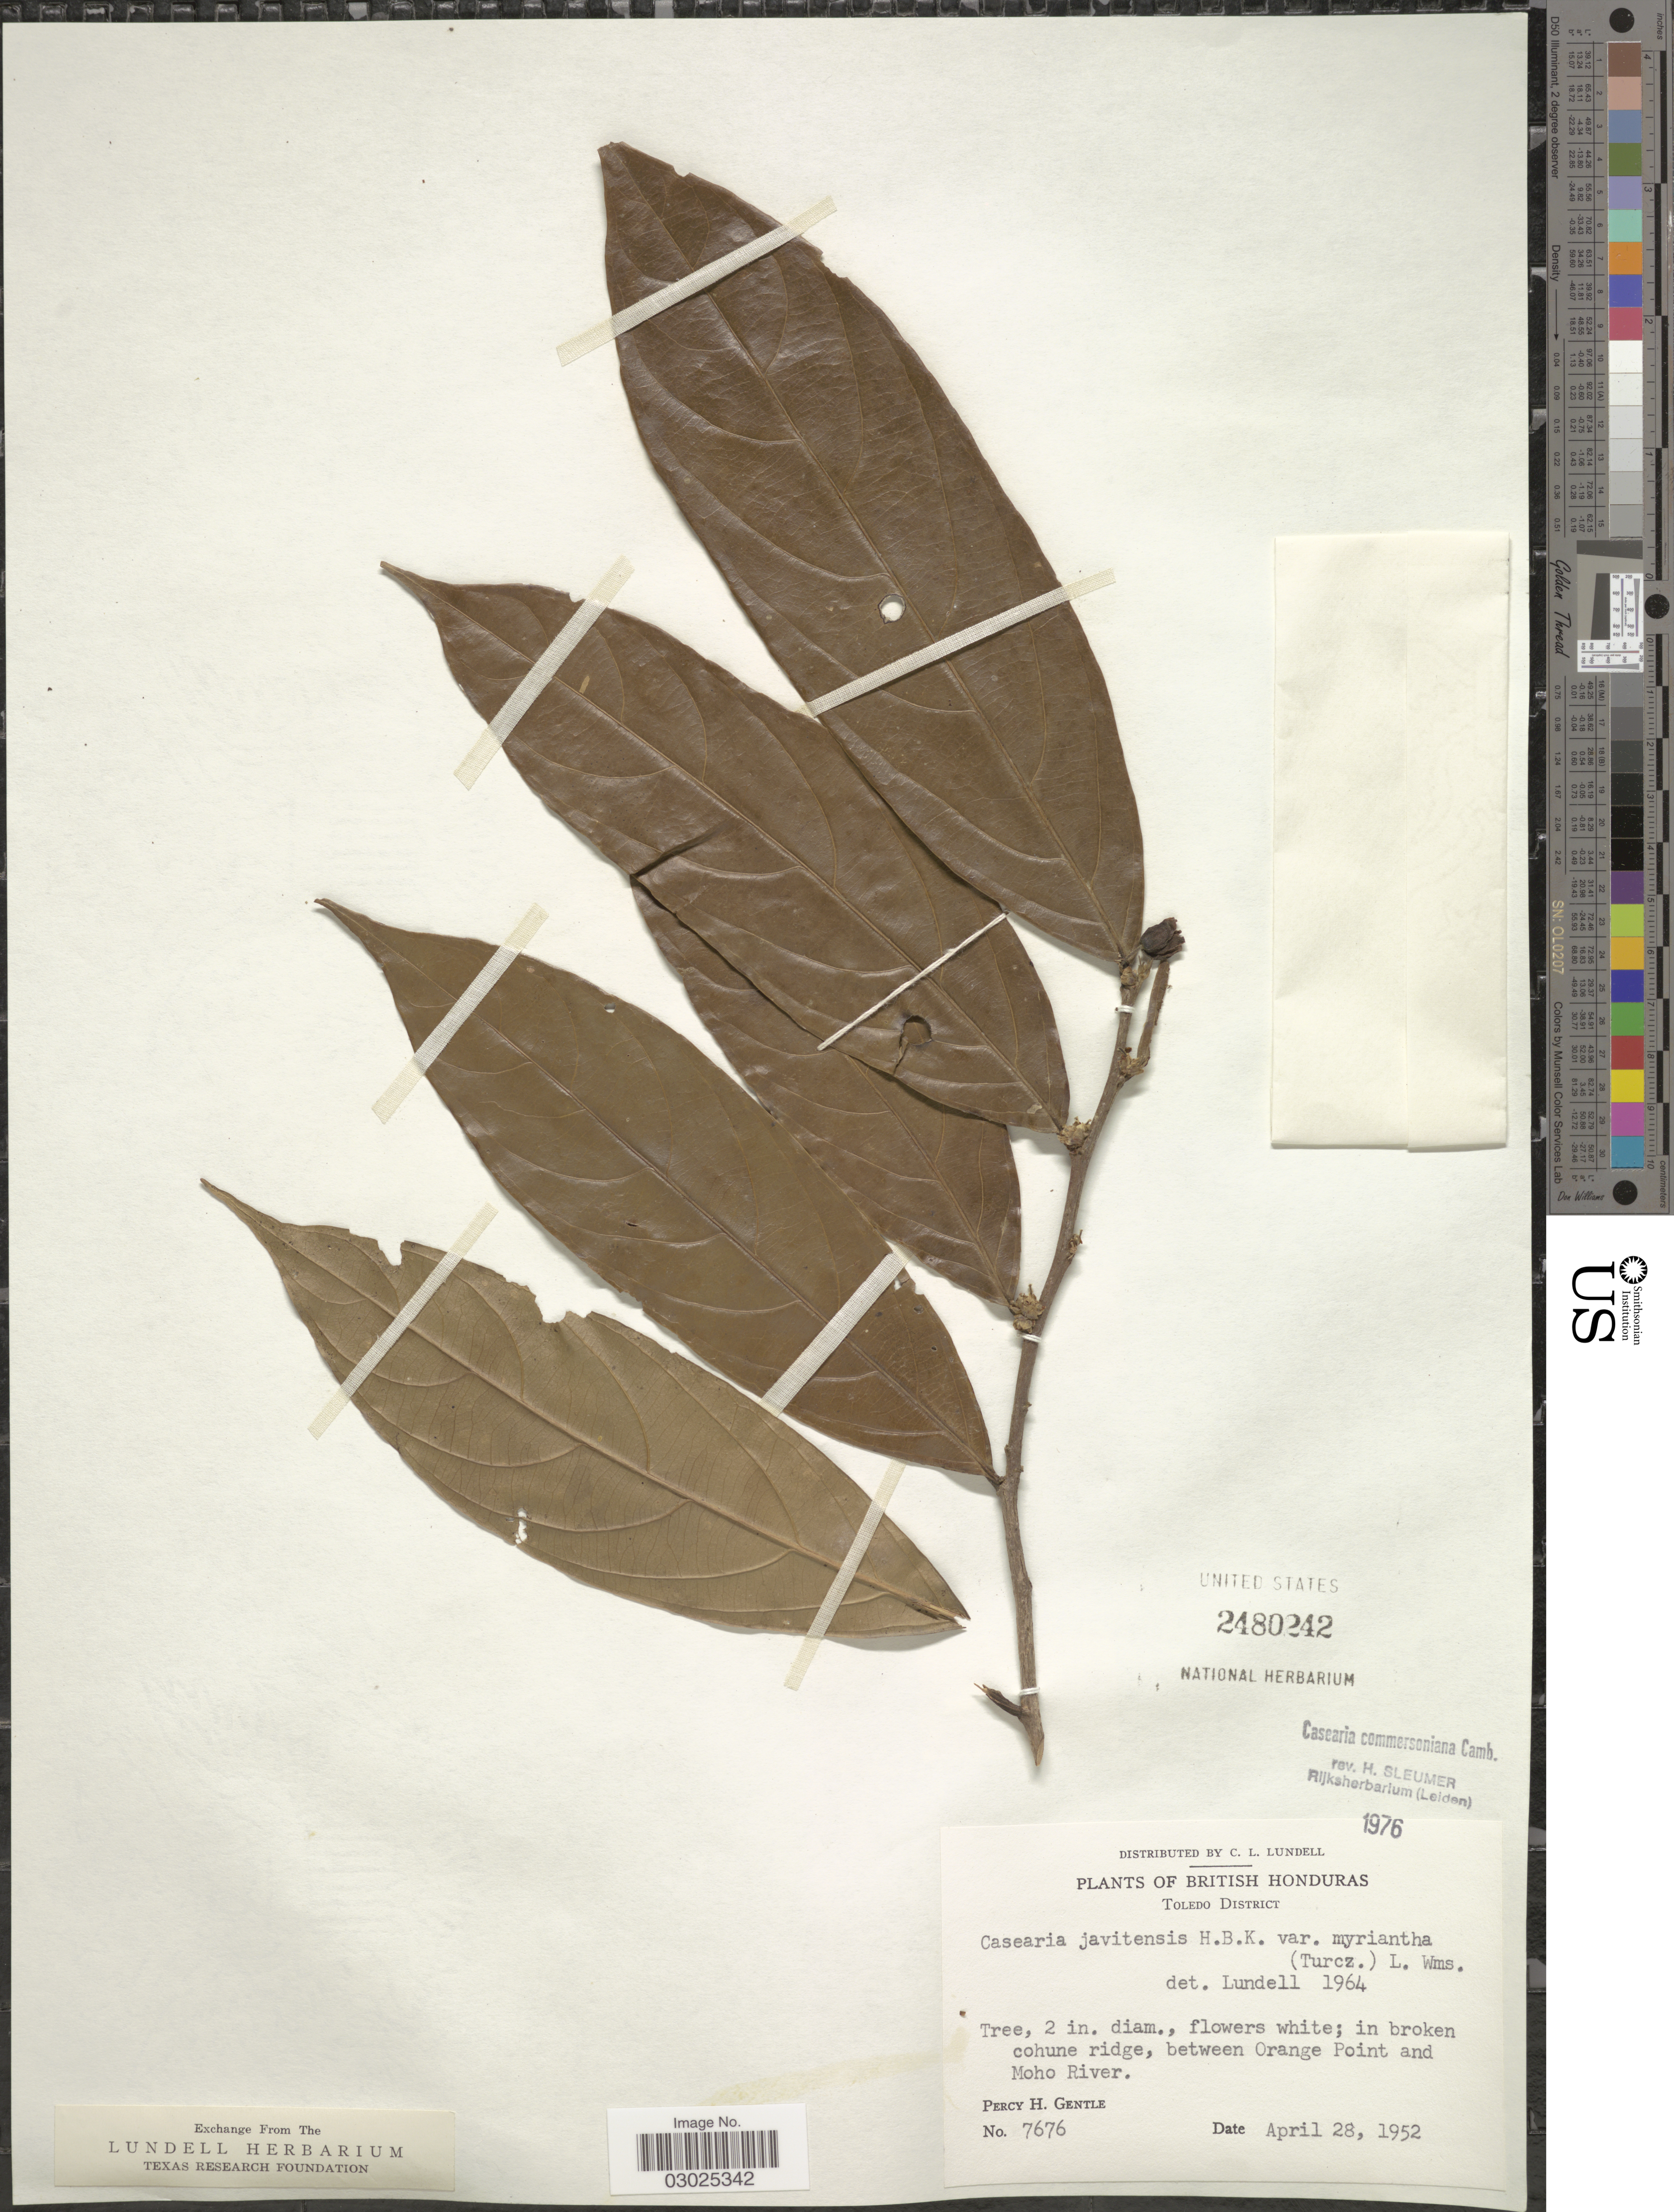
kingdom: Plantae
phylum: Tracheophyta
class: Magnoliopsida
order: Malpighiales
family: Salicaceae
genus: Piparea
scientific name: Piparea dentata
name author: Aubl.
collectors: P. H. Gentle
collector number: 7676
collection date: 1952-04-28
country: Belize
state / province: Toledo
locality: British Honduras. In broken cohune ridge, between Orange Point and Moho River.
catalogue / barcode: US 2480242